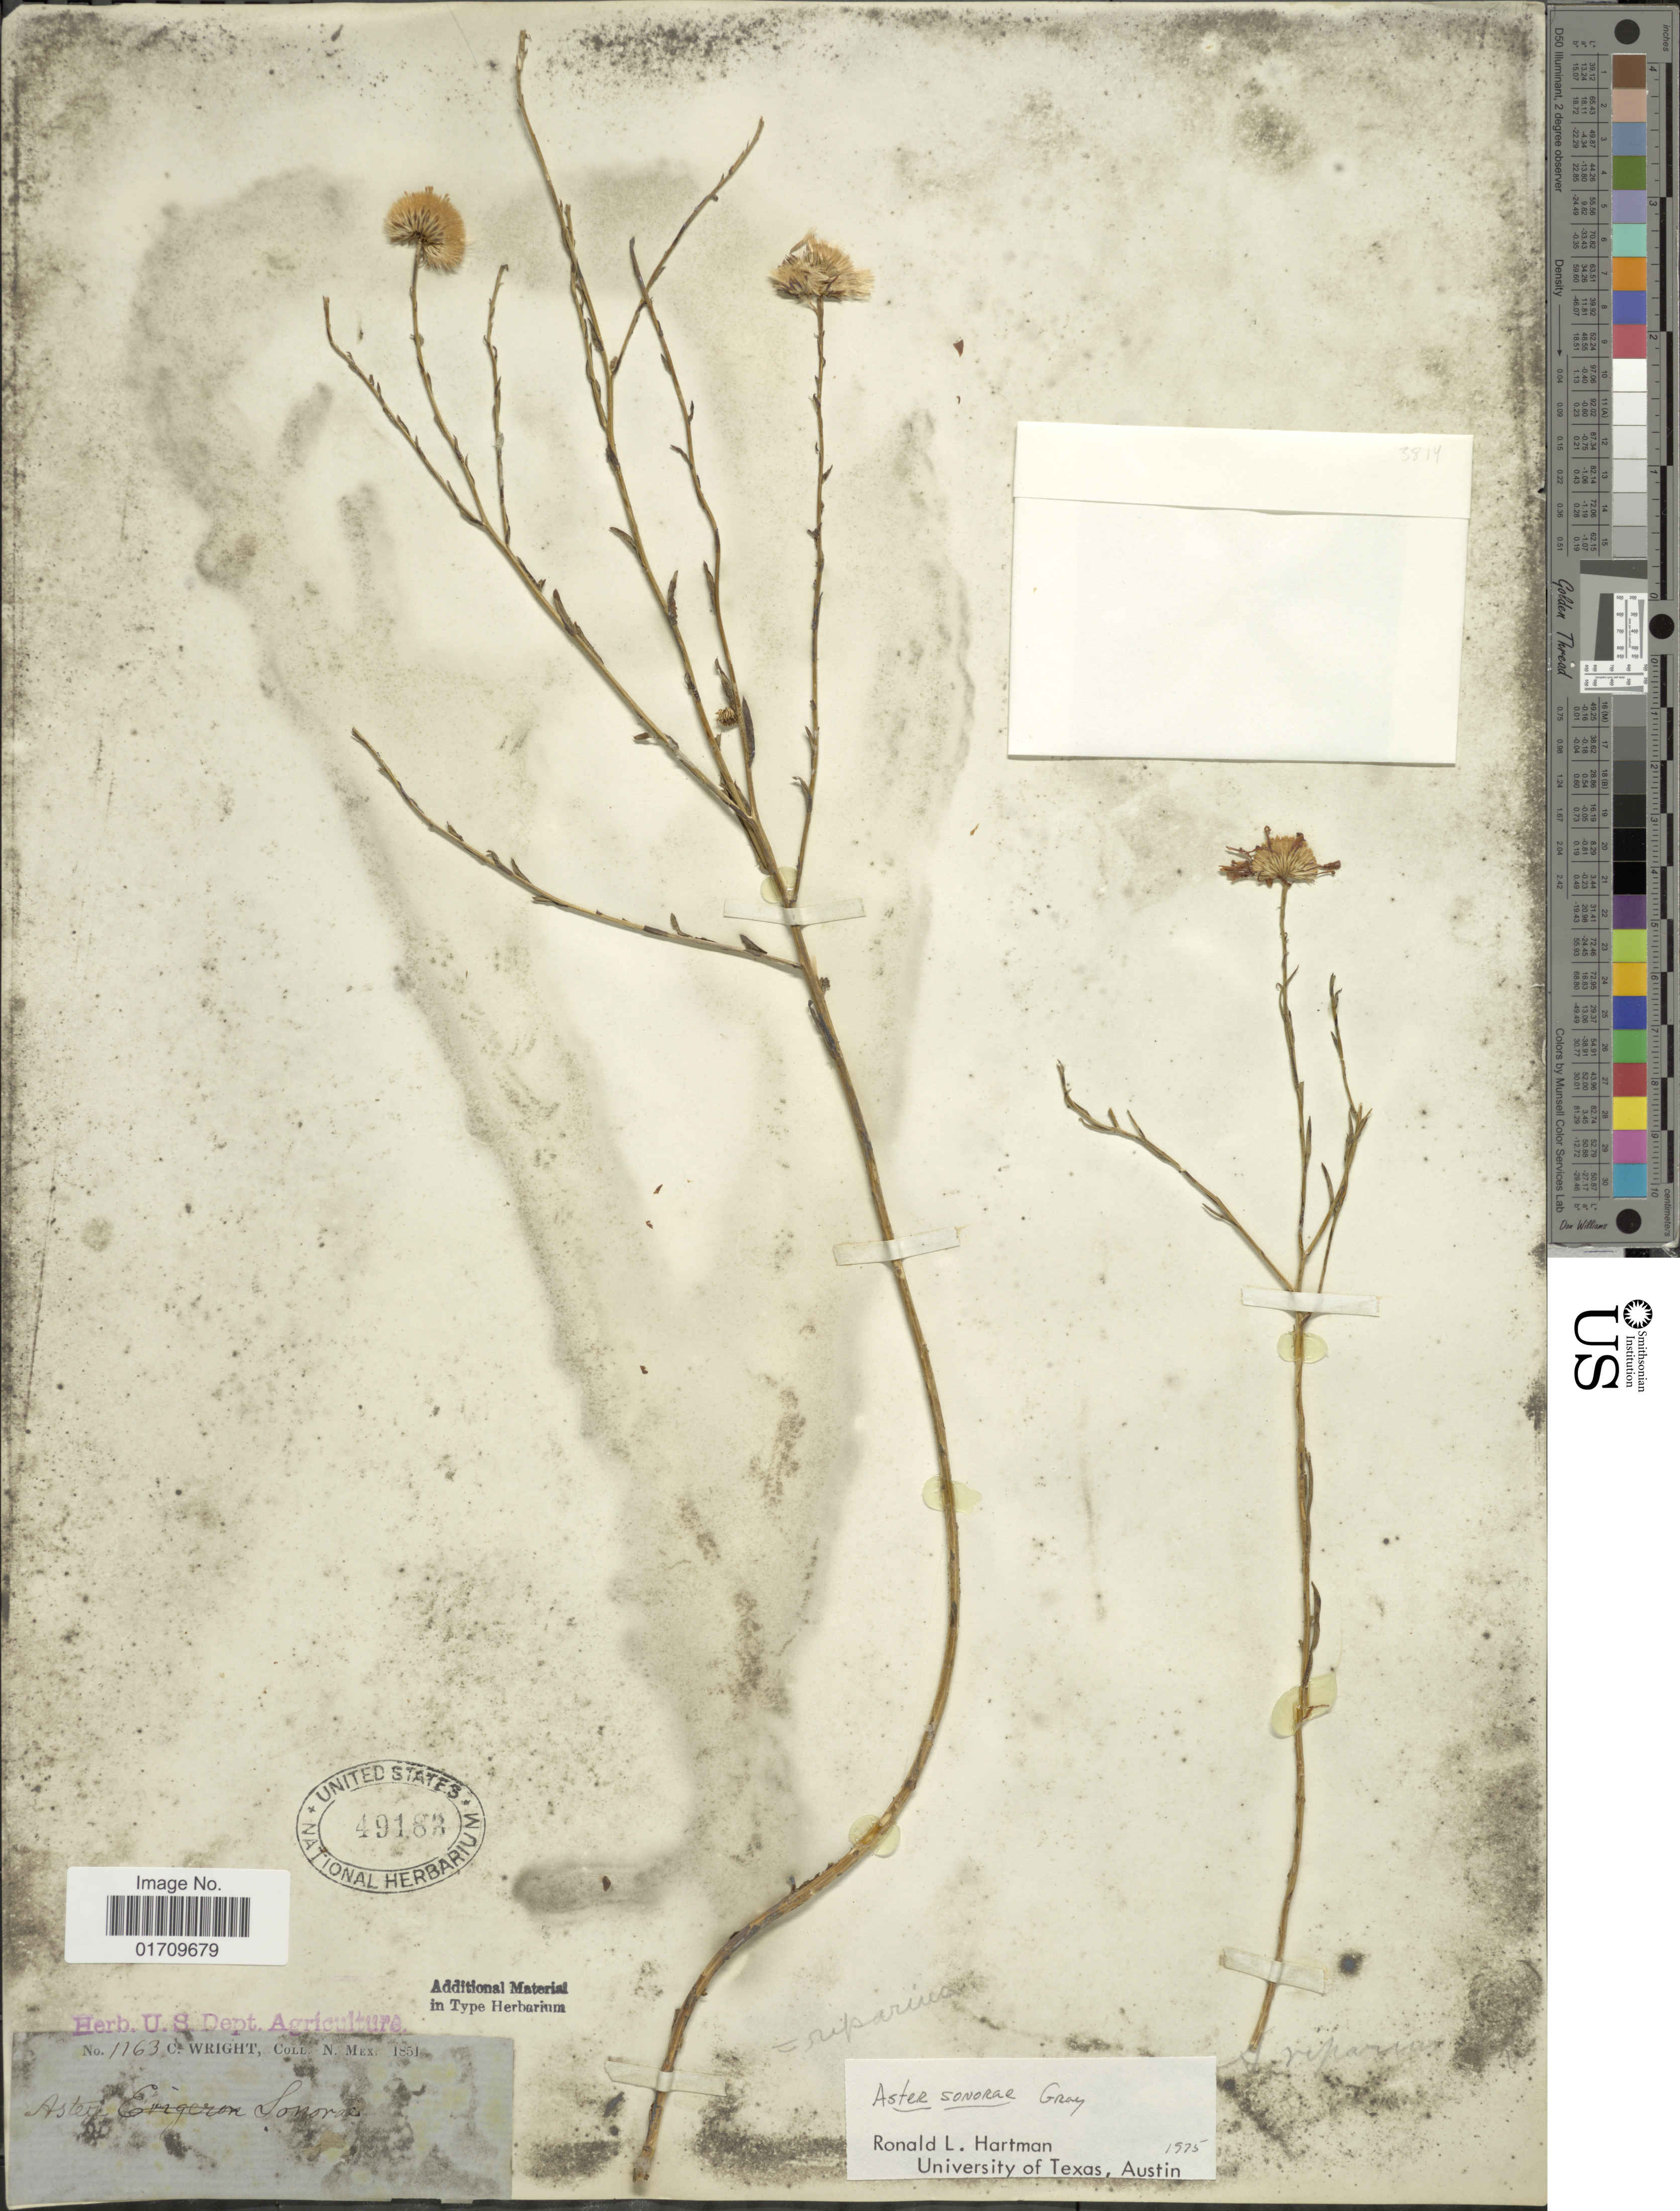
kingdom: Plantae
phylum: Tracheophyta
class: Magnoliopsida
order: Asterales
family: Asteraceae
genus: Machaeranthera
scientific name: Machaeranthera riparia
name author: (Kunth) A.G. Jones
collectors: C. Wright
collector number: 1163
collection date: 1851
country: United States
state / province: New Mexico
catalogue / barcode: US 49183